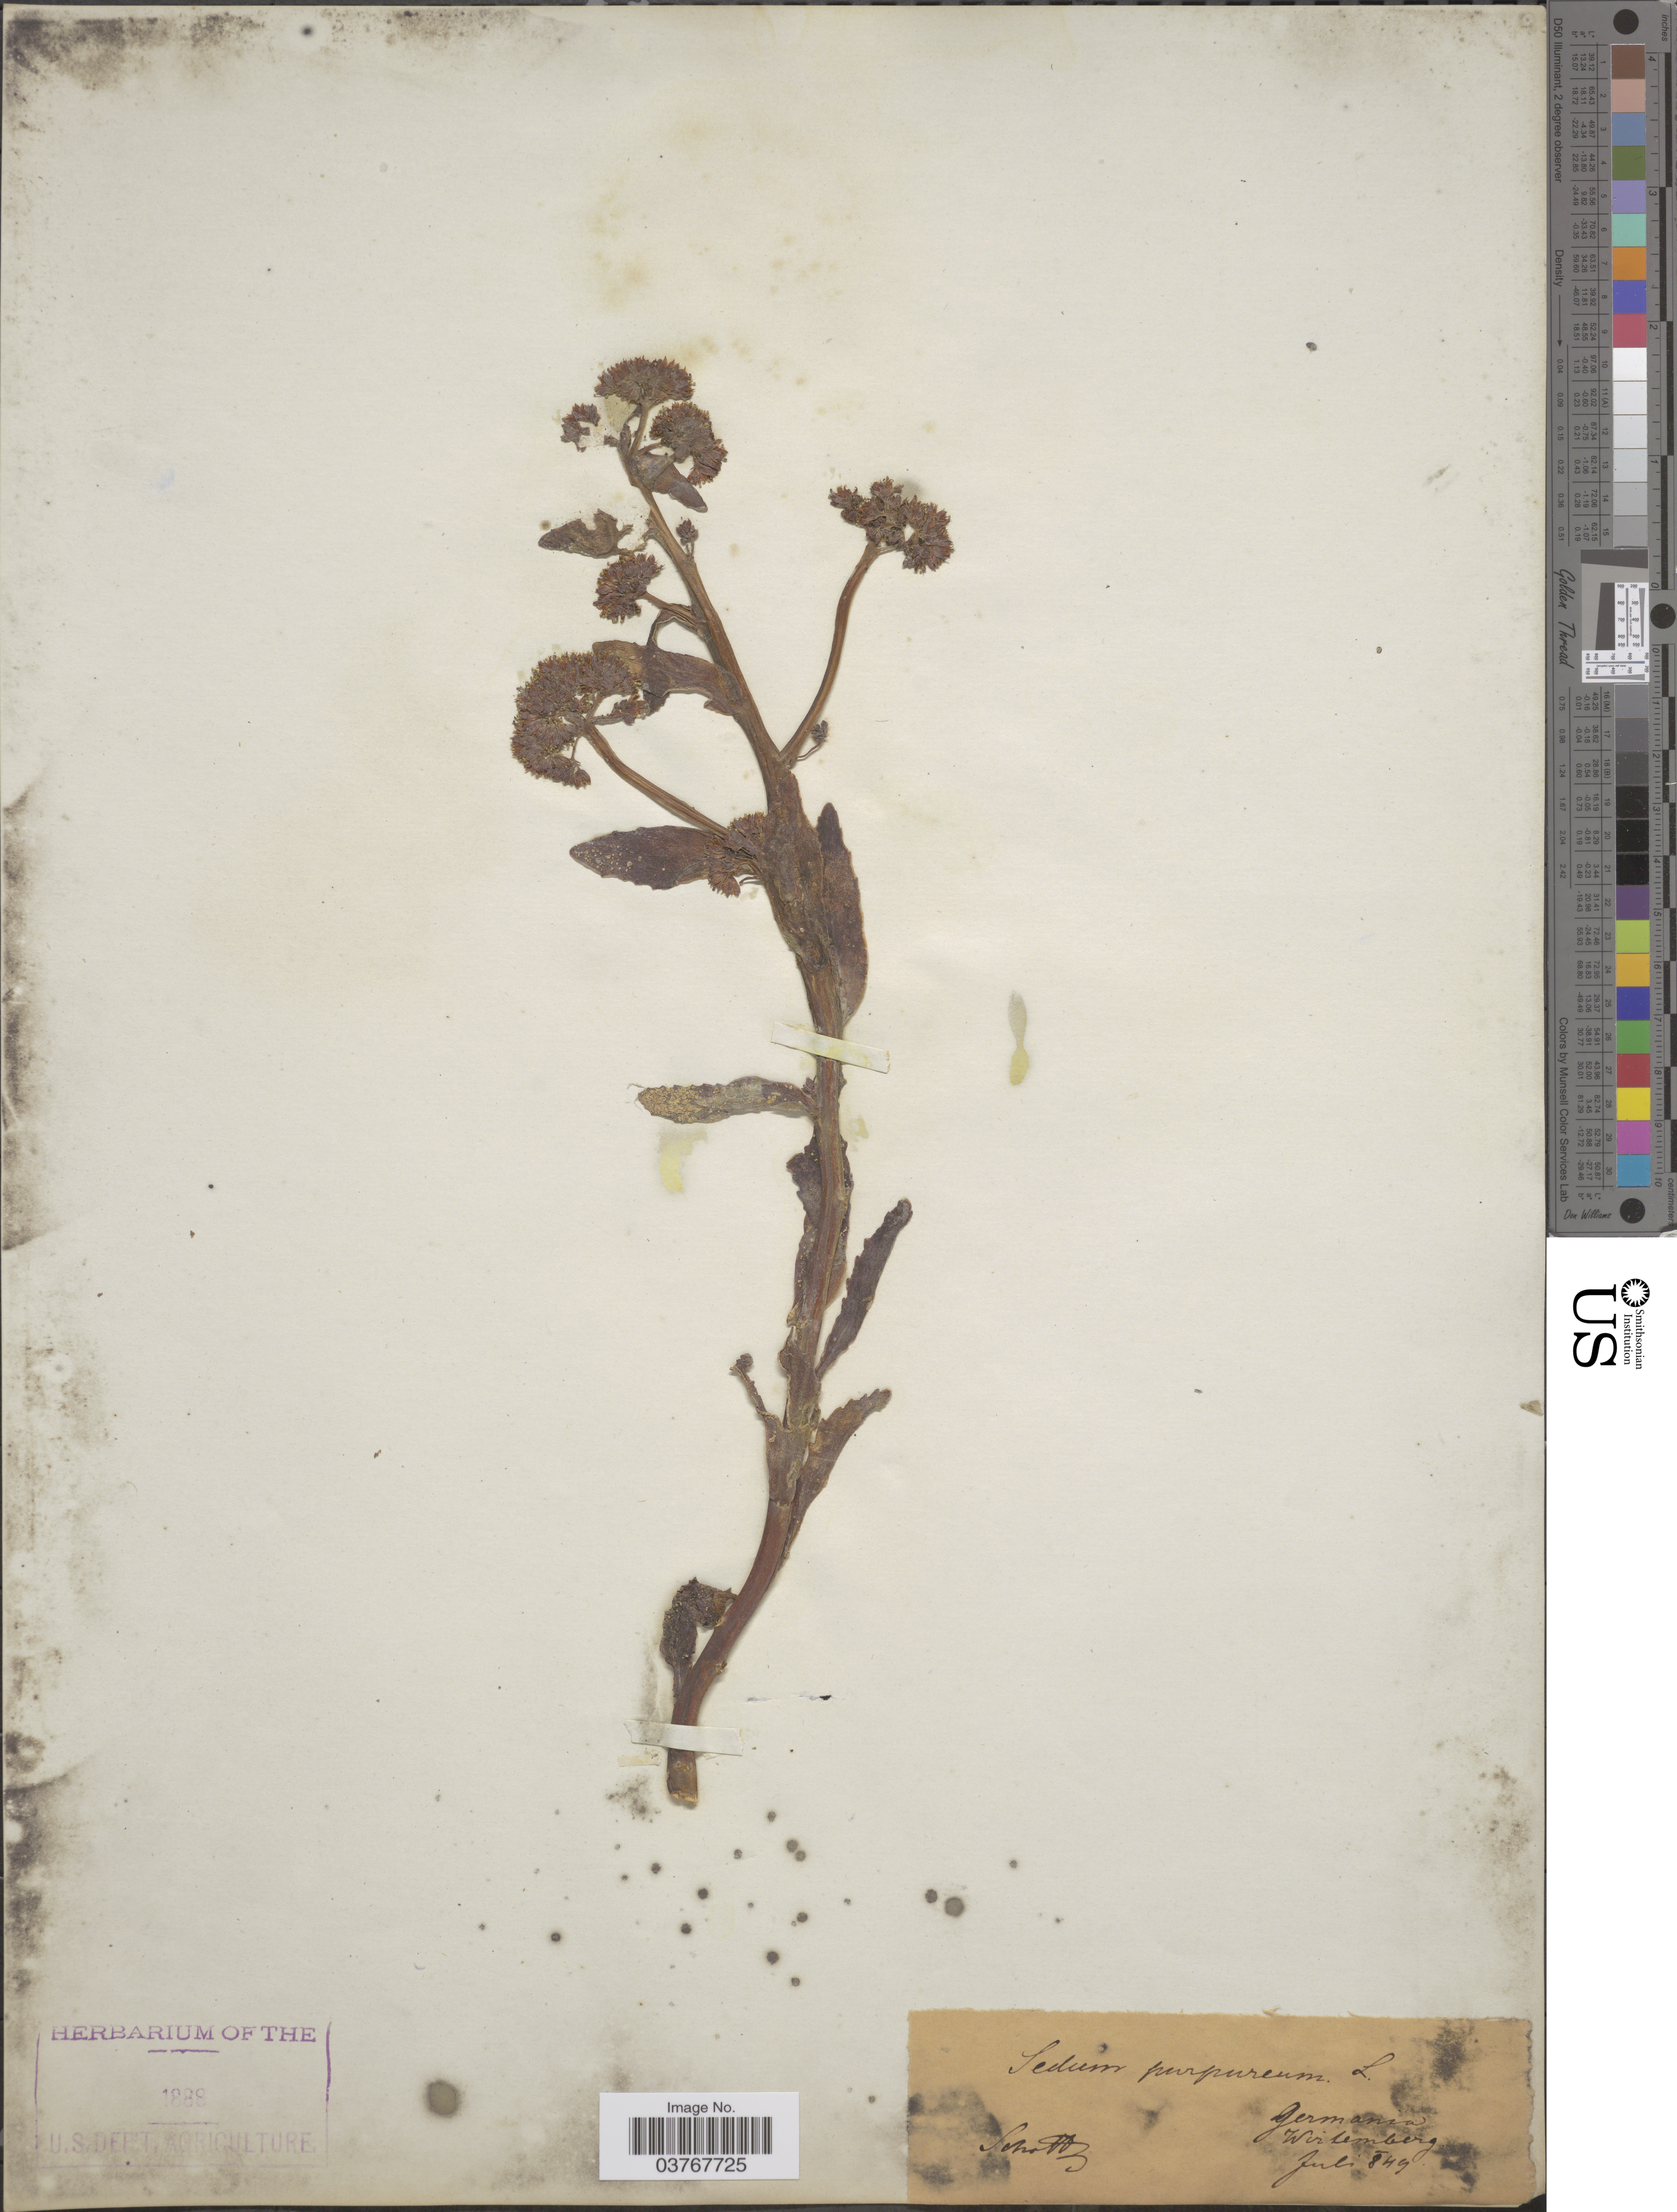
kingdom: Plantae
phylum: Tracheophyta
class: Magnoliopsida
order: Saxifragales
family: Crassulaceae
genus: Sedum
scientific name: Sedum purpureum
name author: (L.) Schult.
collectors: -. Schottz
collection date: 1849-07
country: Germany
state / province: Baden-Württemberg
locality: Germania. Wirtemberg.